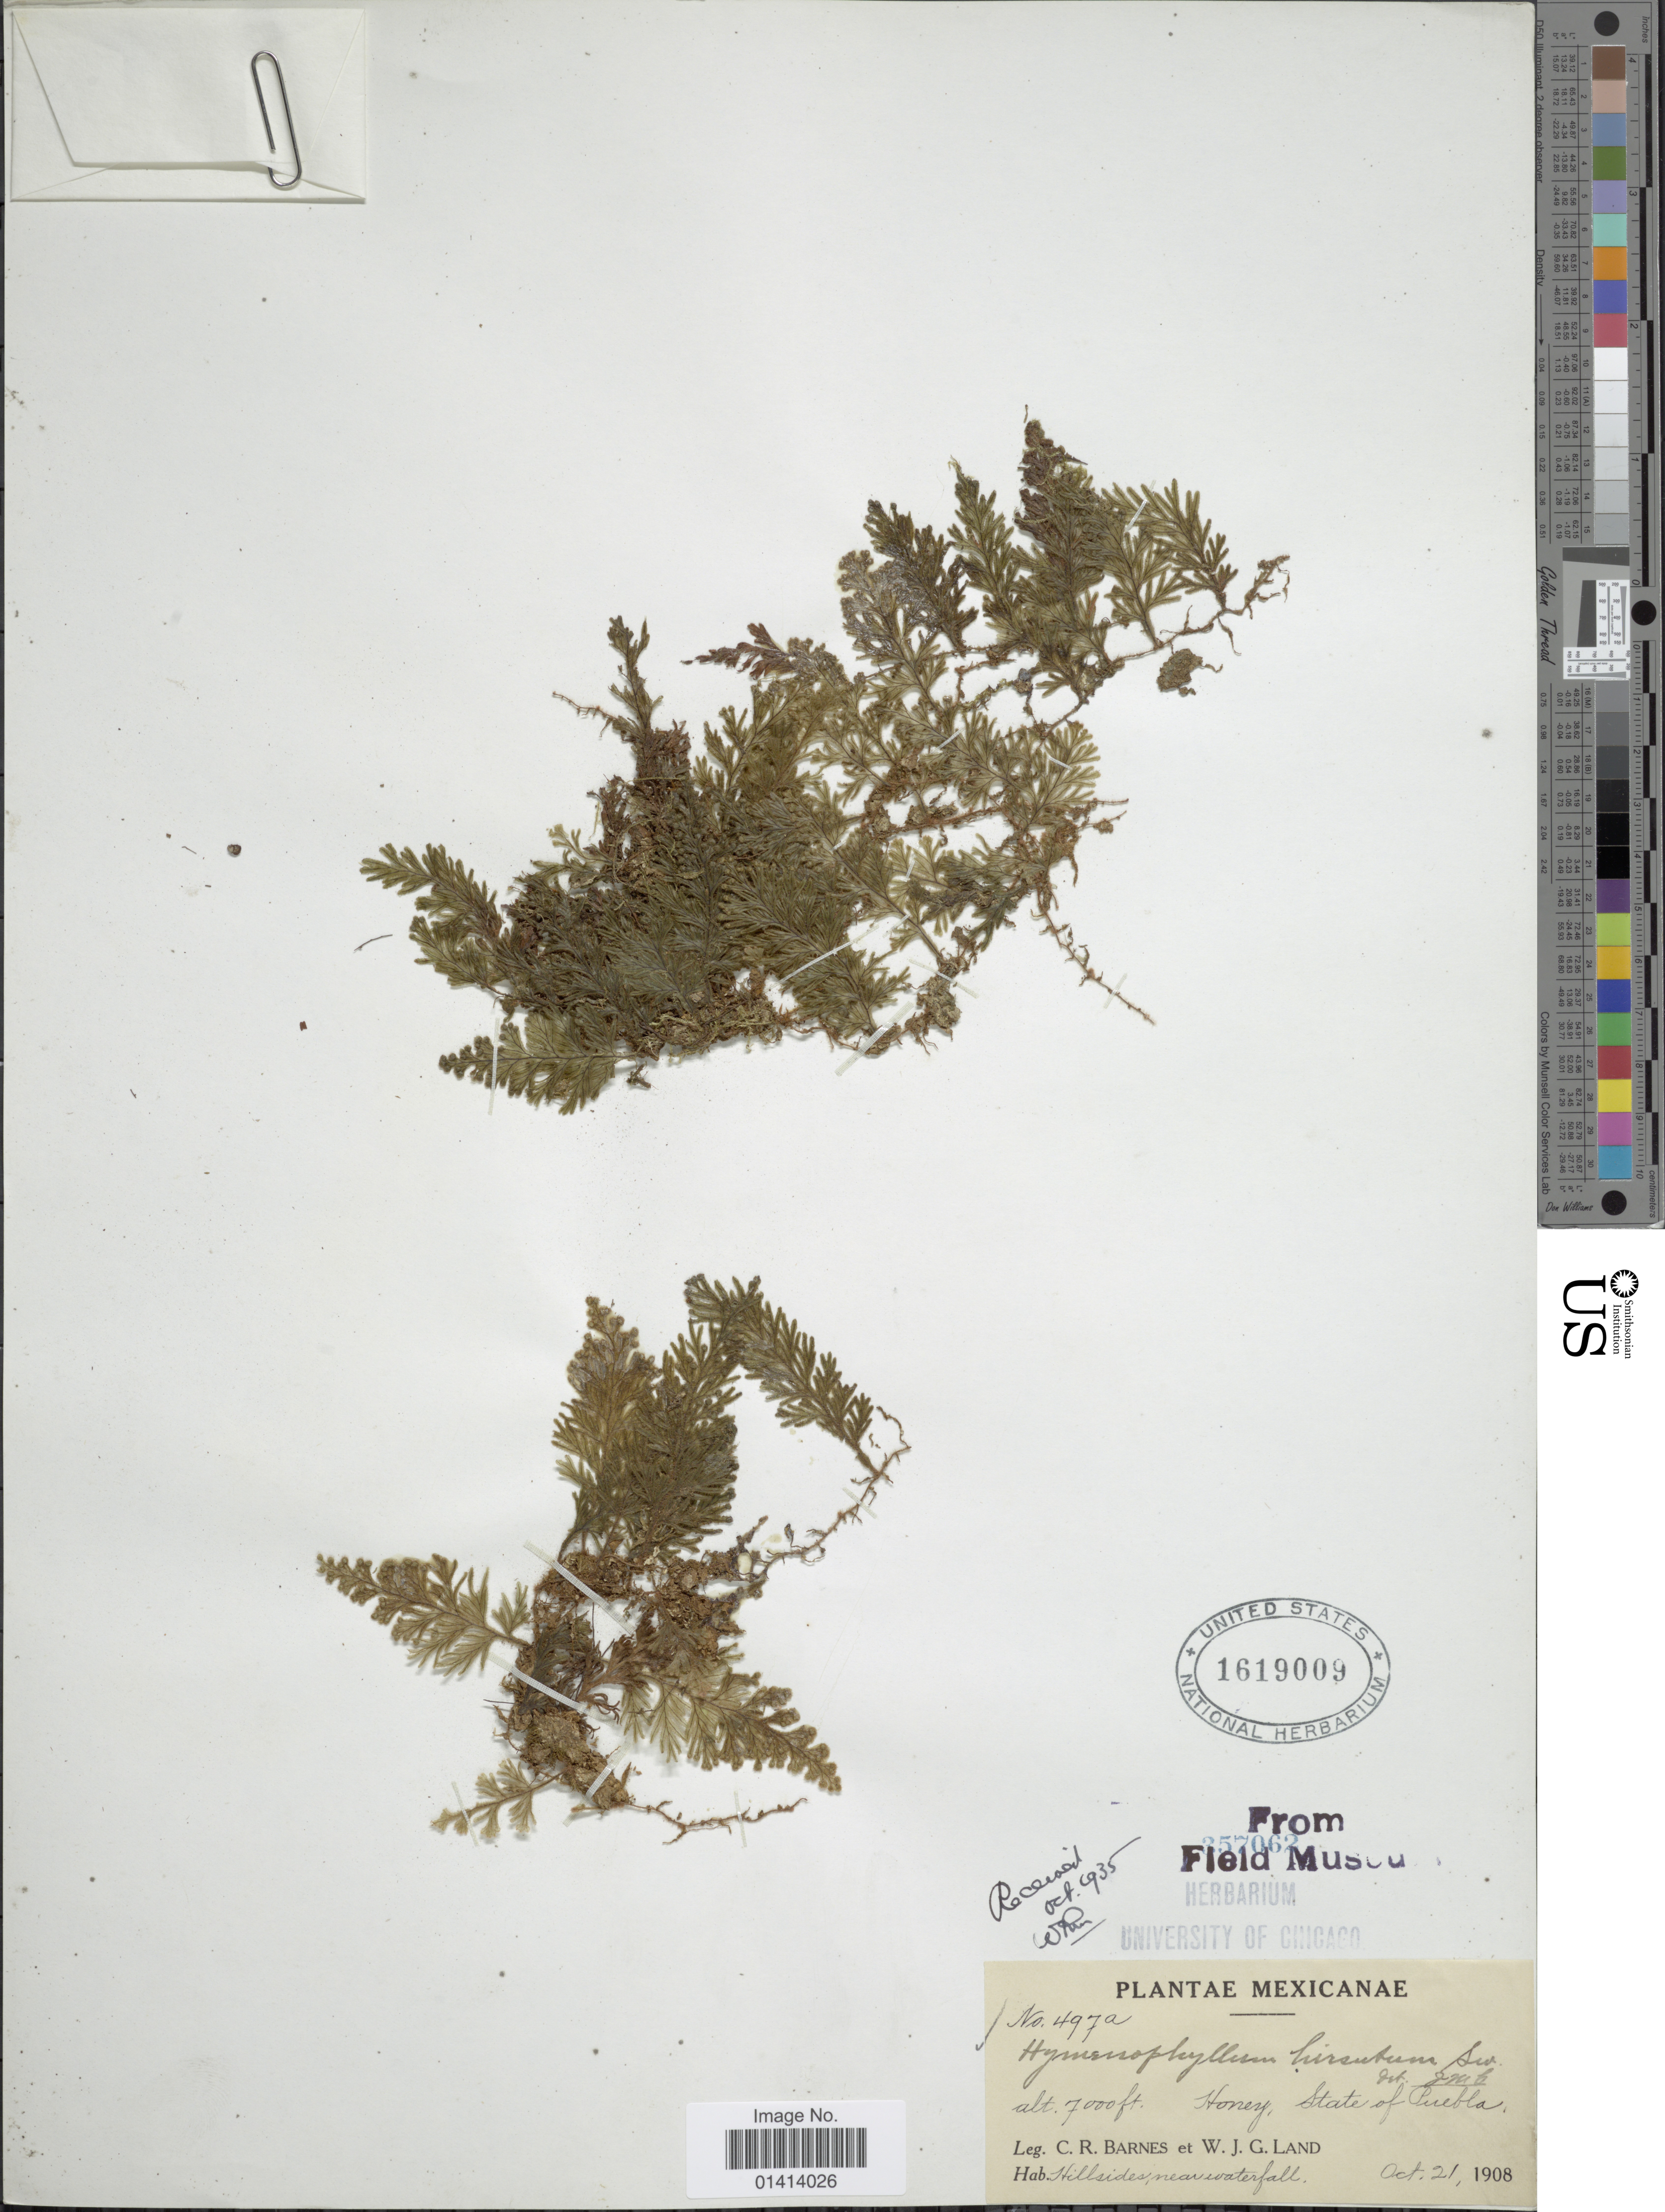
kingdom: Plantae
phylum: Tracheophyta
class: Polypodiopsida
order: Hymenophyllales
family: Hymenophyllaceae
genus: Hymenophyllum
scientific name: Hymenophyllum hirsutum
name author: (L.) Sw.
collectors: C. R. Barnes & W. J. G. Land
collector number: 497a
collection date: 1908-10-21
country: Mexico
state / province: Puebla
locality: Honey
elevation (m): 2134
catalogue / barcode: US 1619009